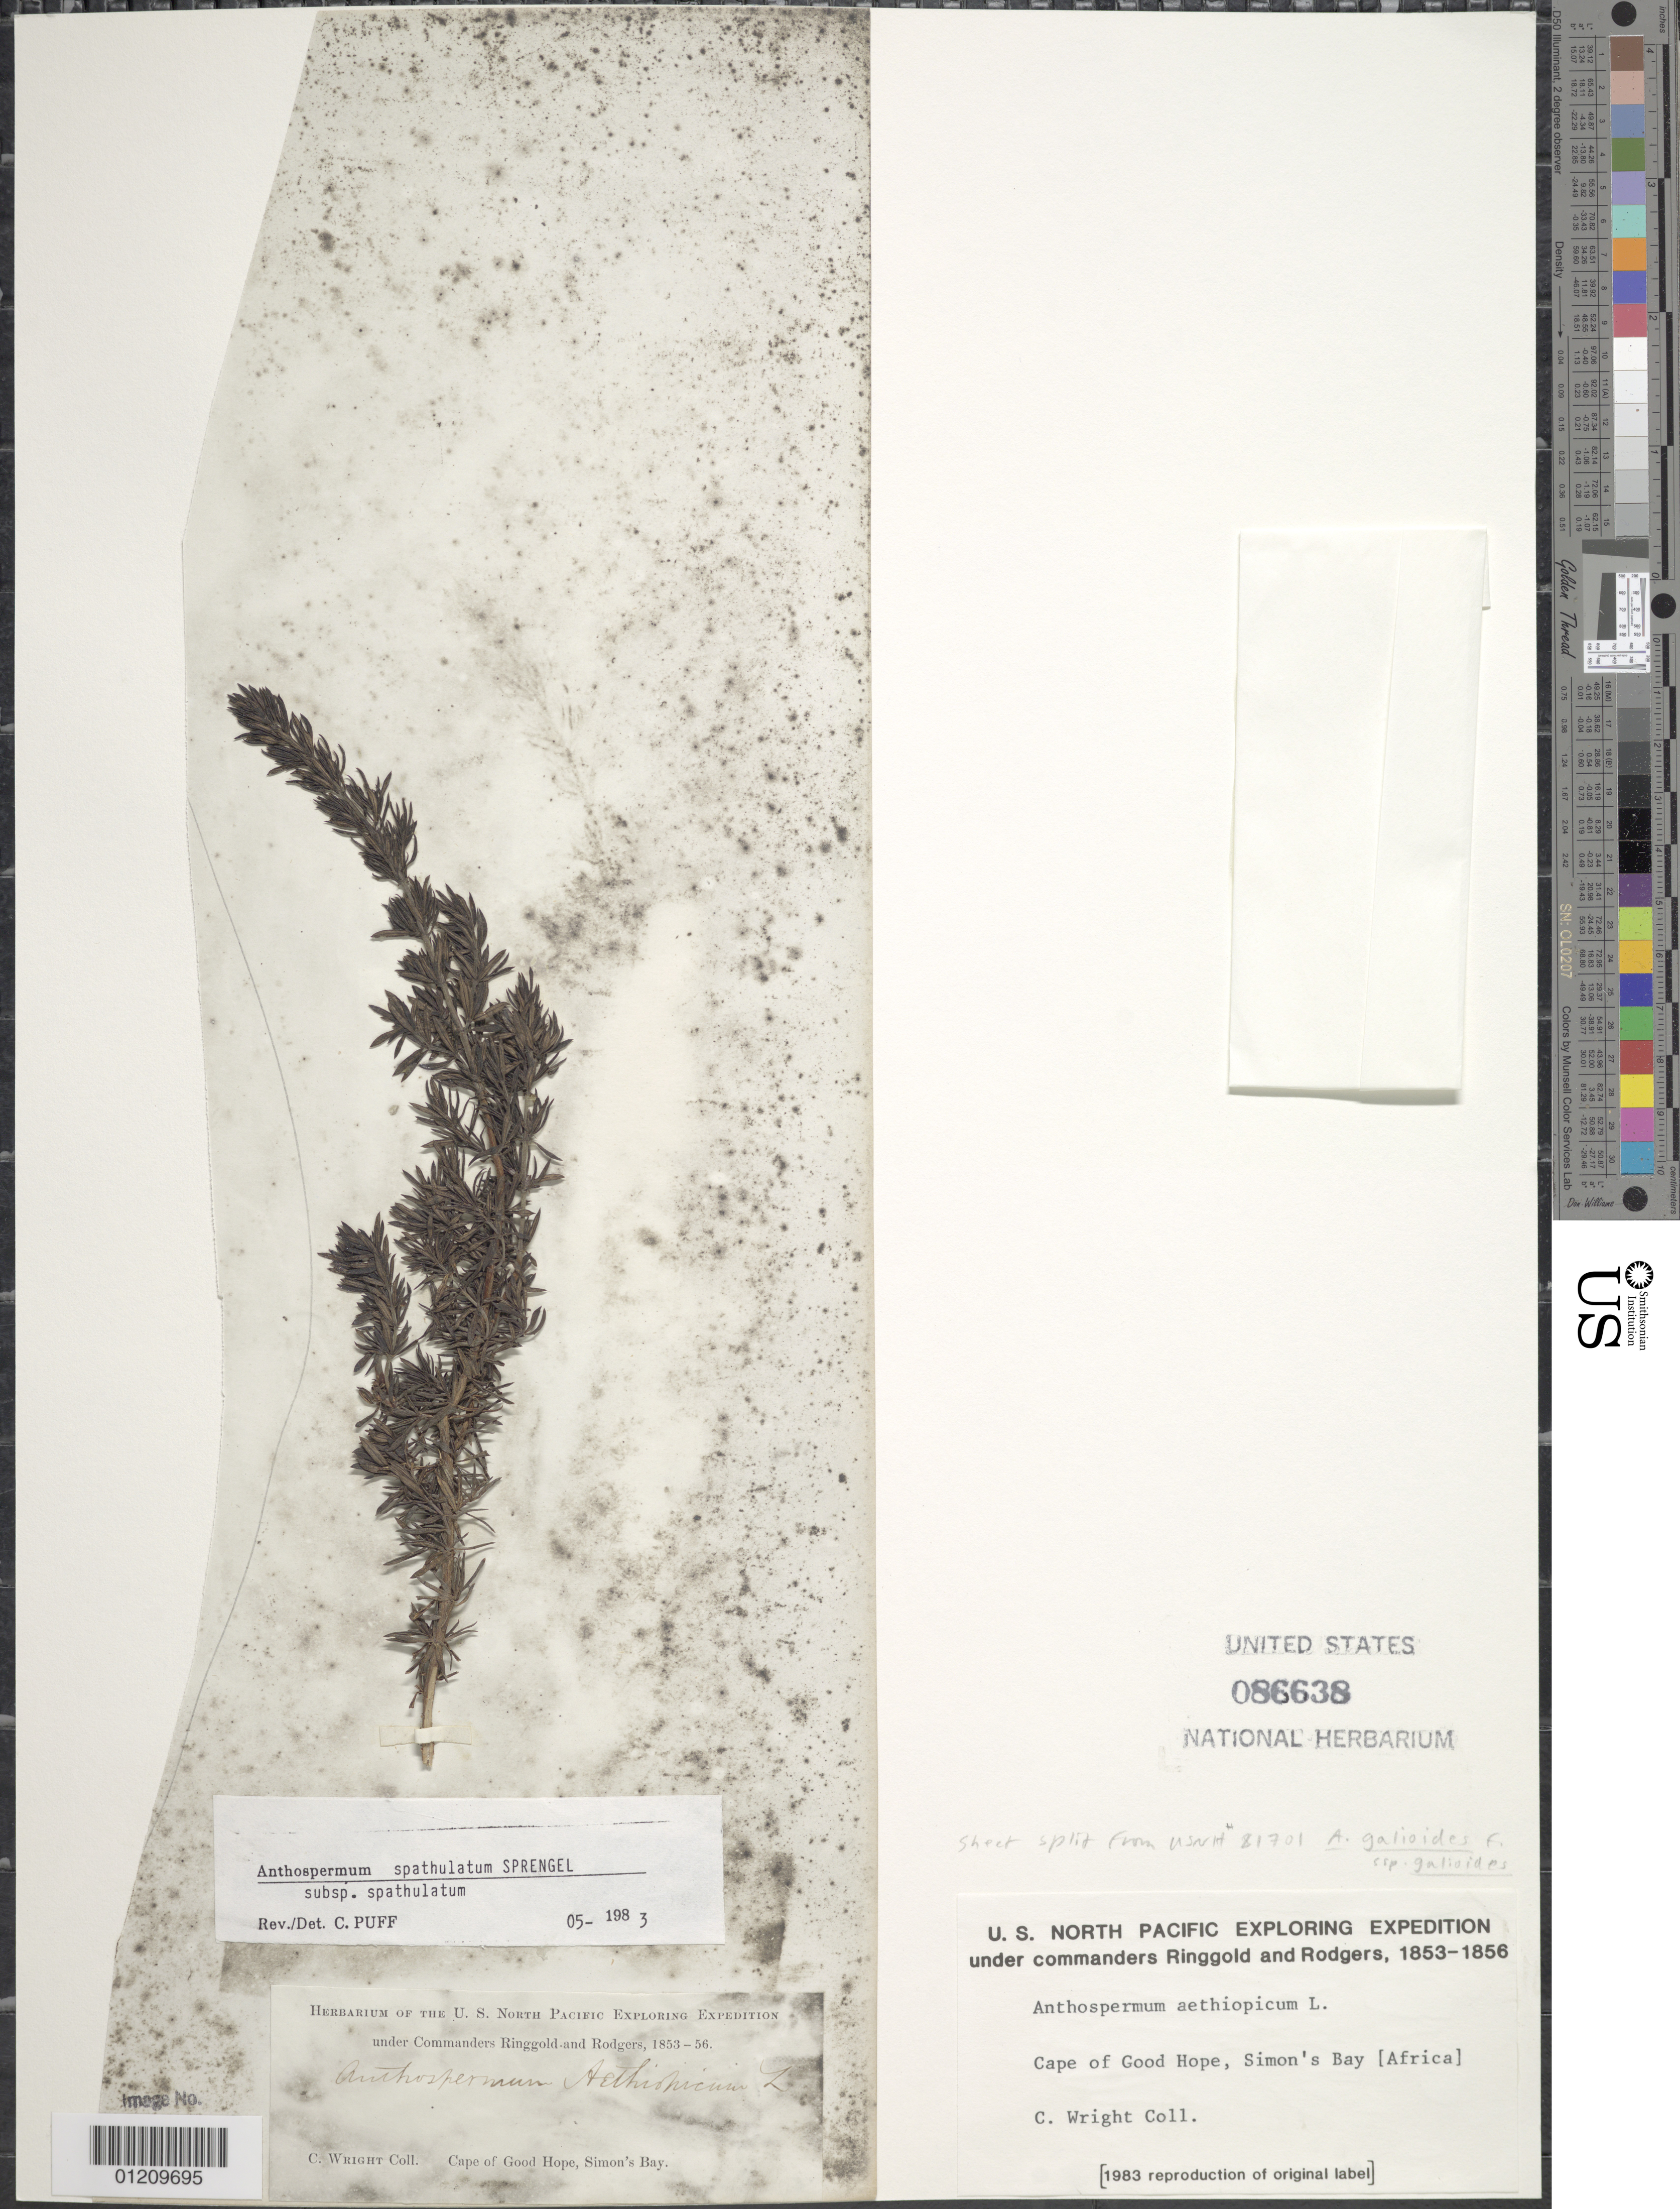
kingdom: Plantae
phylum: Tracheophyta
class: Magnoliopsida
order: Gentianales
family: Rubiaceae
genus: Anthospermum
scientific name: Anthospermum spathulatum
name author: Spreng.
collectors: C. Wright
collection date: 1853/1856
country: South Africa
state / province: Western Cape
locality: Cape of Good Hope, Simon's Bay.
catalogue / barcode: US 86638